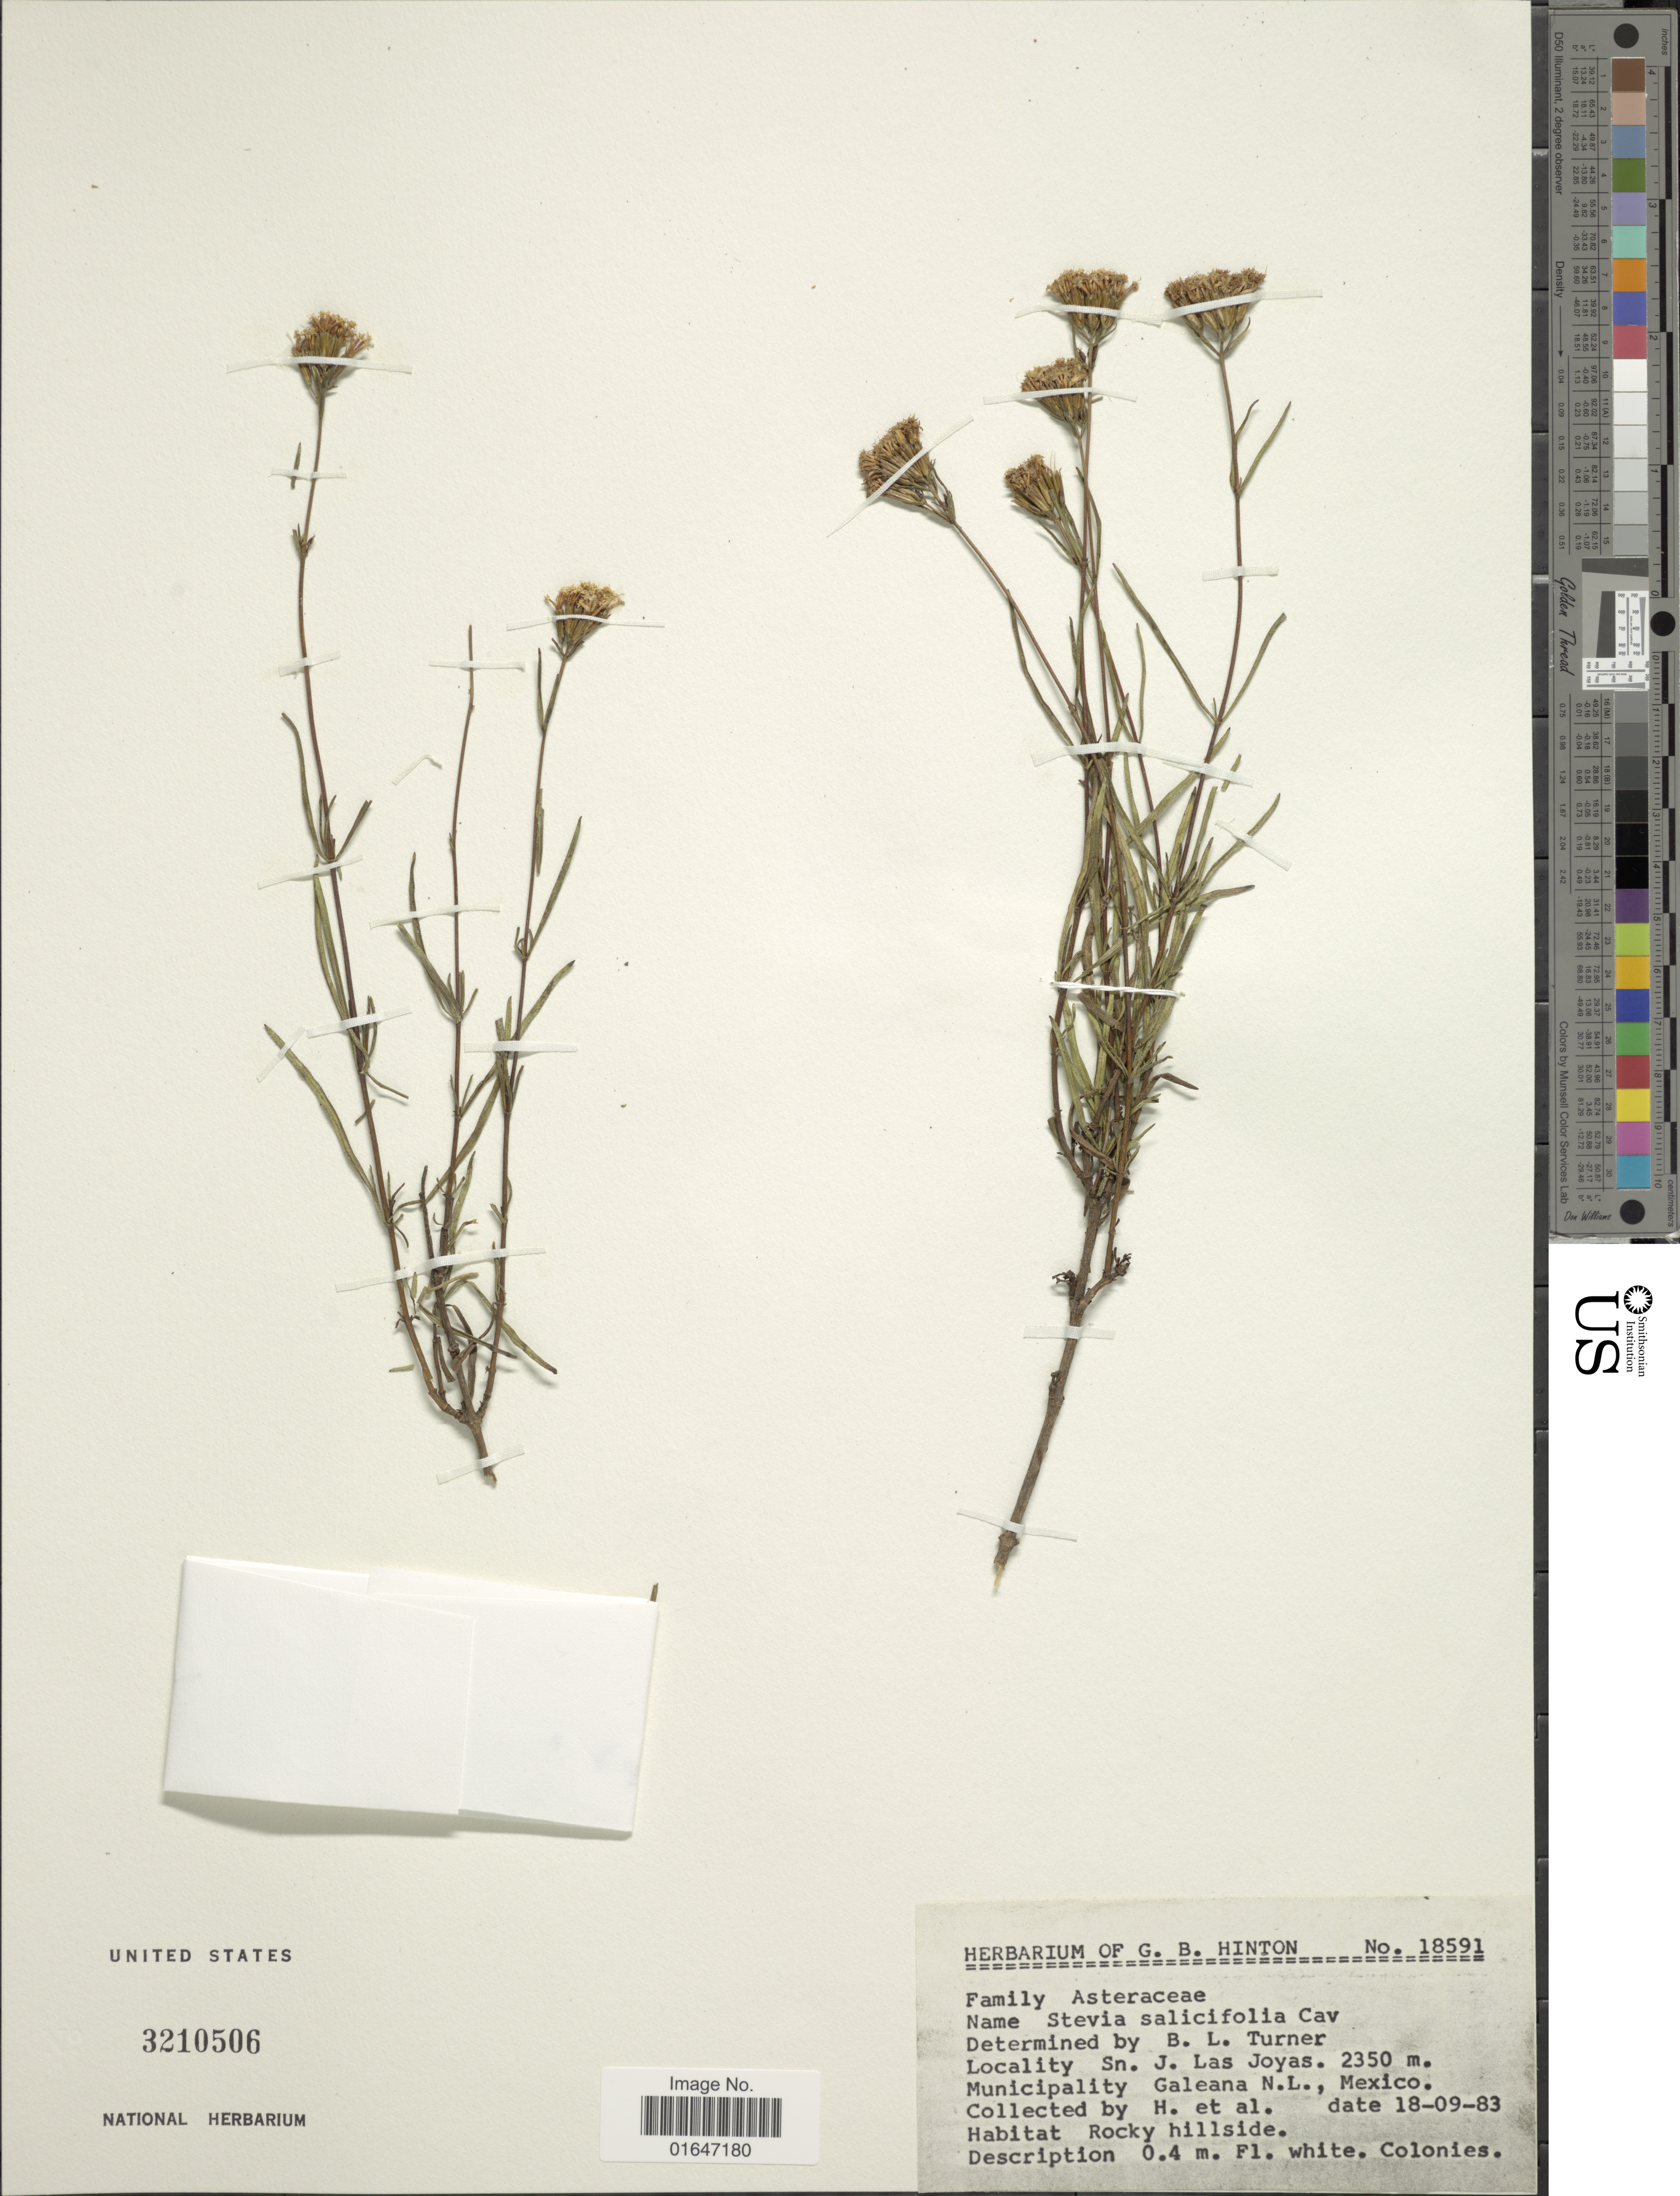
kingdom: Plantae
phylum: Tracheophyta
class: Magnoliopsida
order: Asterales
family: Asteraceae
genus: Stevia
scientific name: Stevia salicifolia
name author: Cav.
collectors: G. B. Hinton & et al.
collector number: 18591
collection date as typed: Transcribed d/m/y: 18/9/83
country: Mexico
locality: Sn. J. Las Joyas, Galeana N.L.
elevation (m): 2350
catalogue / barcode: US 3110506